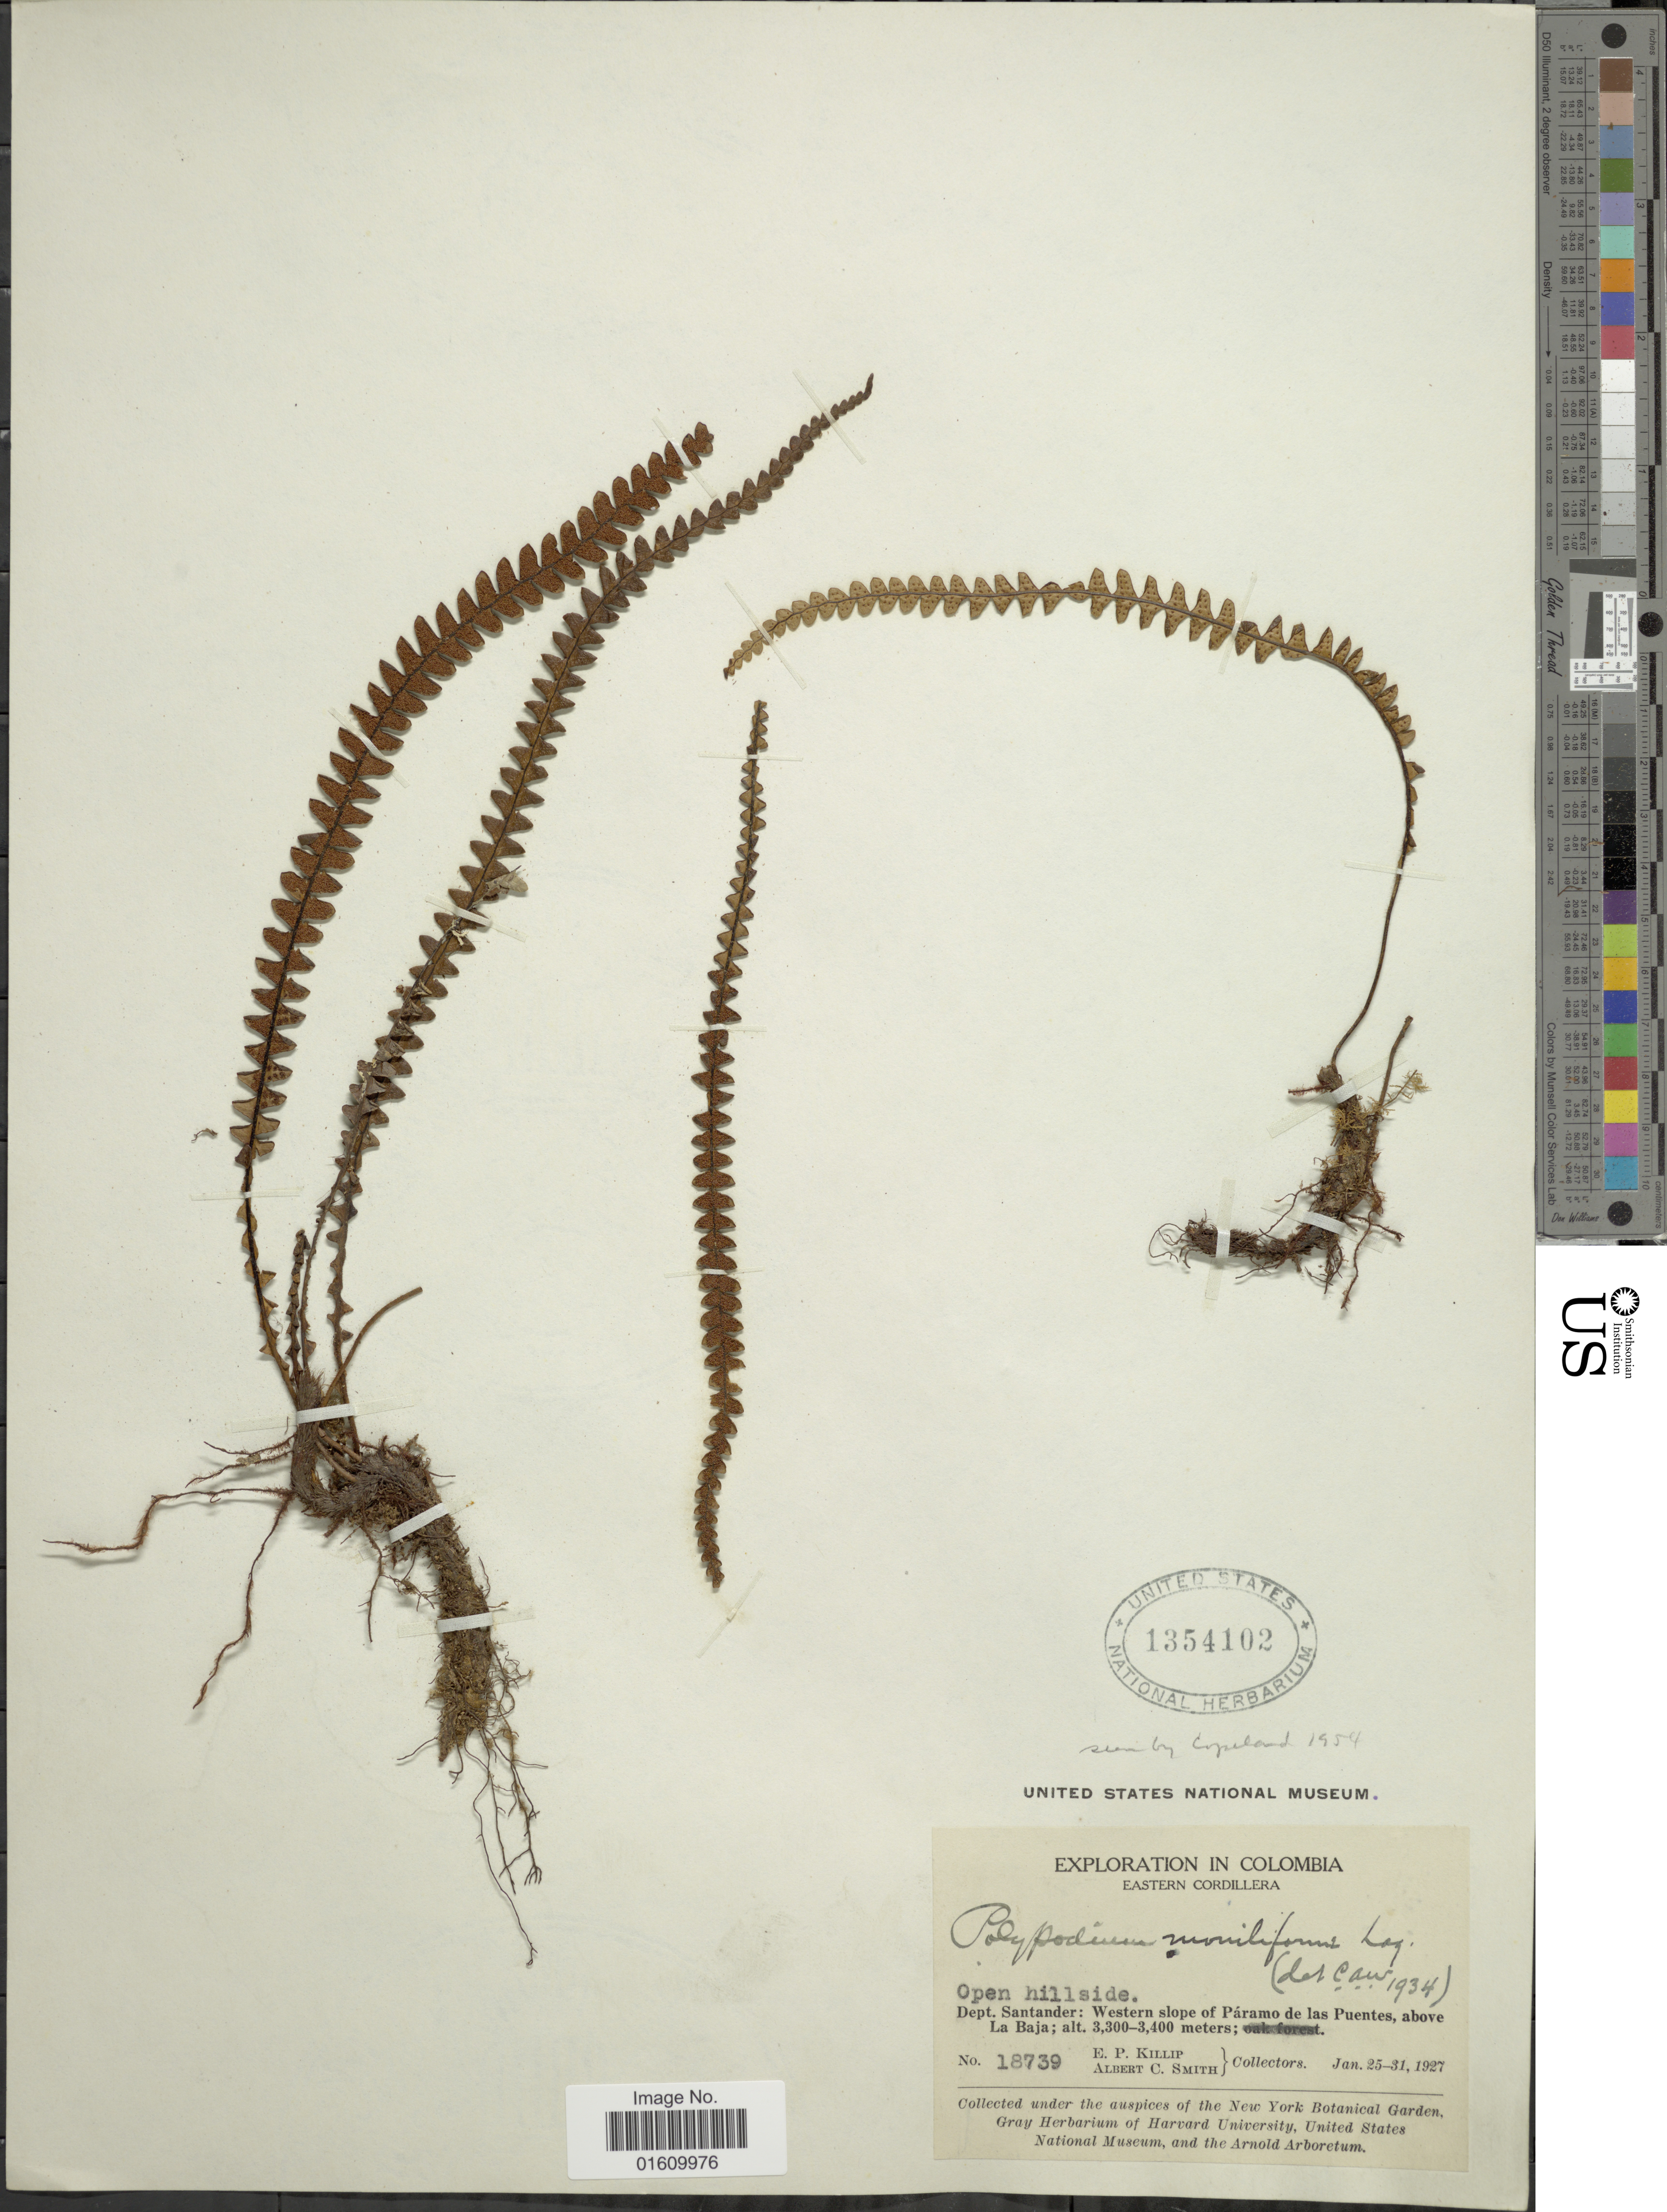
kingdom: Plantae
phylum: Tracheophyta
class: Polypodiopsida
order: Polypodiales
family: Polypodiaceae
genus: Melpomene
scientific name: Melpomene moniliformis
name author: (Lag. ex Sw.) A.R. Sm. & R.C. Moran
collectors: E. P. Killip & A. C. Smith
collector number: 18739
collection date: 1927-01-25/1927-01-31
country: Colombia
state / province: Santander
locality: Eastern Cordillera, Dept. Santander: Western Slope of Paramo de La Puentes, above La Baja.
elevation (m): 3300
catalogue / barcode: US 1354102